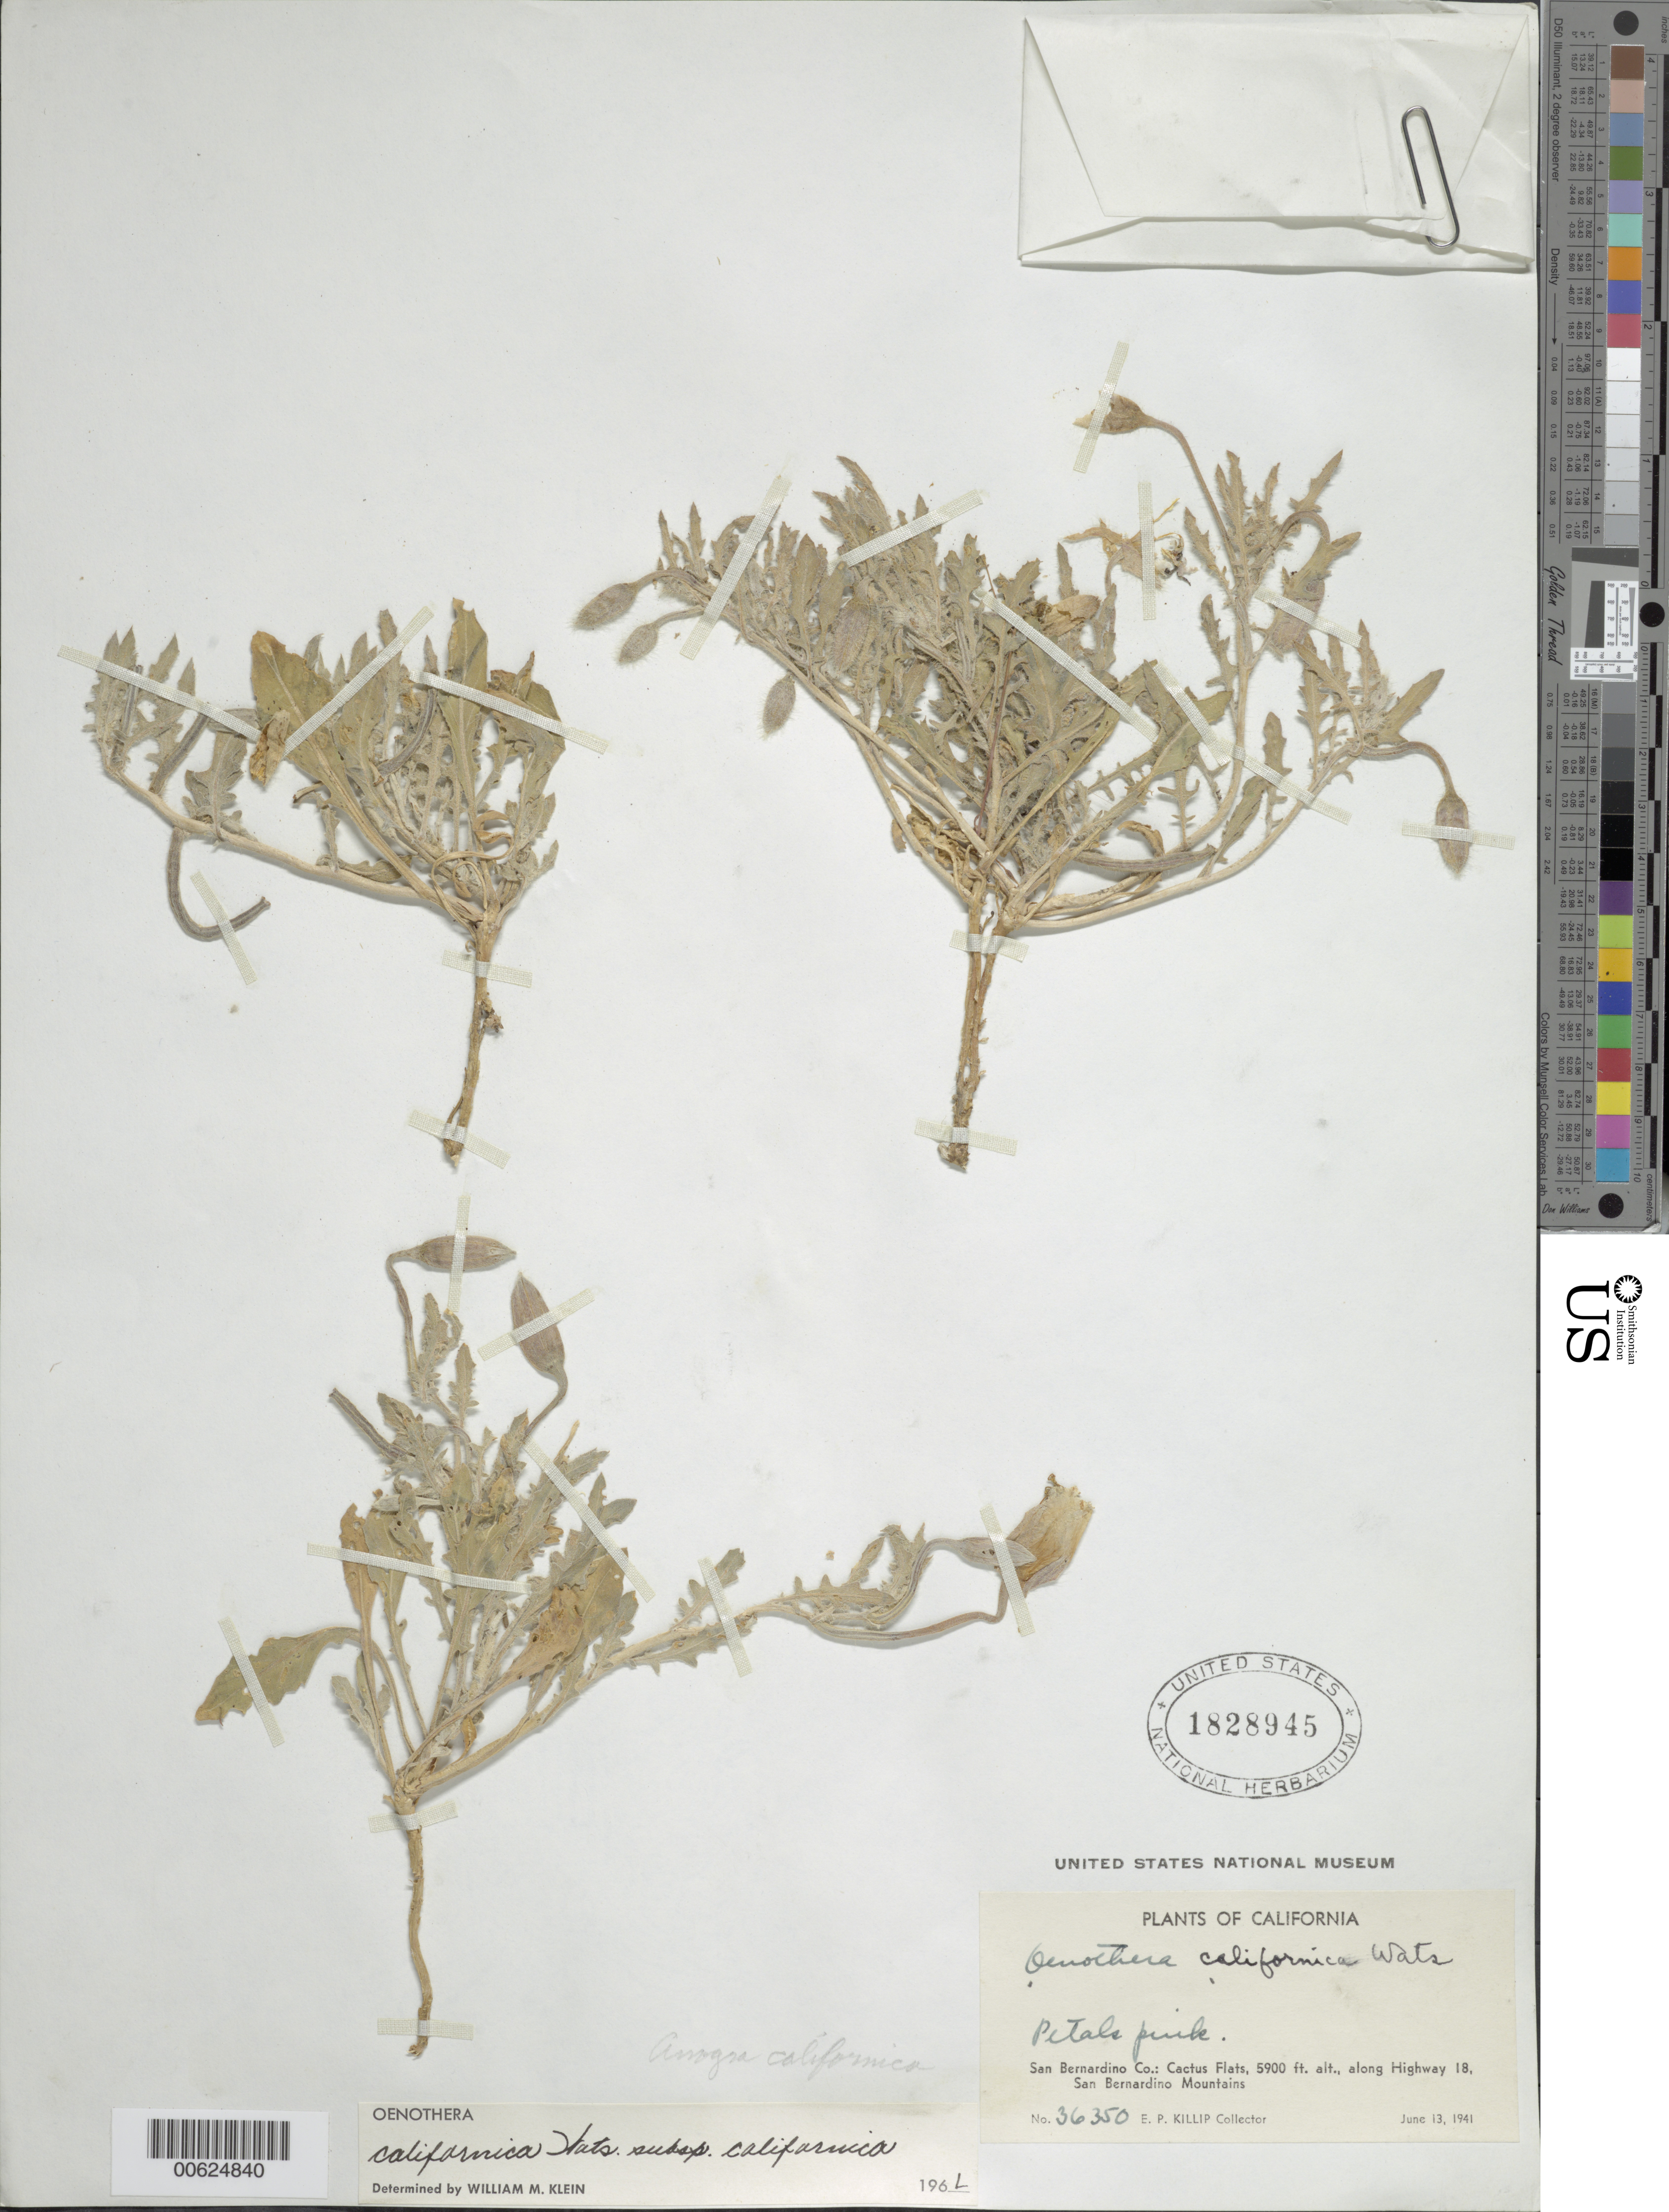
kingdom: Plantae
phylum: Tracheophyta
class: Magnoliopsida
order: Myrtales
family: Onagraceae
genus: Oenothera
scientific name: Oenothera avita subsp. californica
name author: (S. Watson) W.L. Wagner & Gandhi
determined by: Wagner, W. L., (BOT), Smithsonian Institution - National Museum of Natural History (UNITED STATES)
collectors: E. P. Killip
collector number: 36350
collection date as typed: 13 Jun 1941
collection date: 1941-06-13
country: United States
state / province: California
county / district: San Bernardino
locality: Cactus Flats, along hwy 18 San Bernardino Mts.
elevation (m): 1798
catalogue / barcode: US 1828945